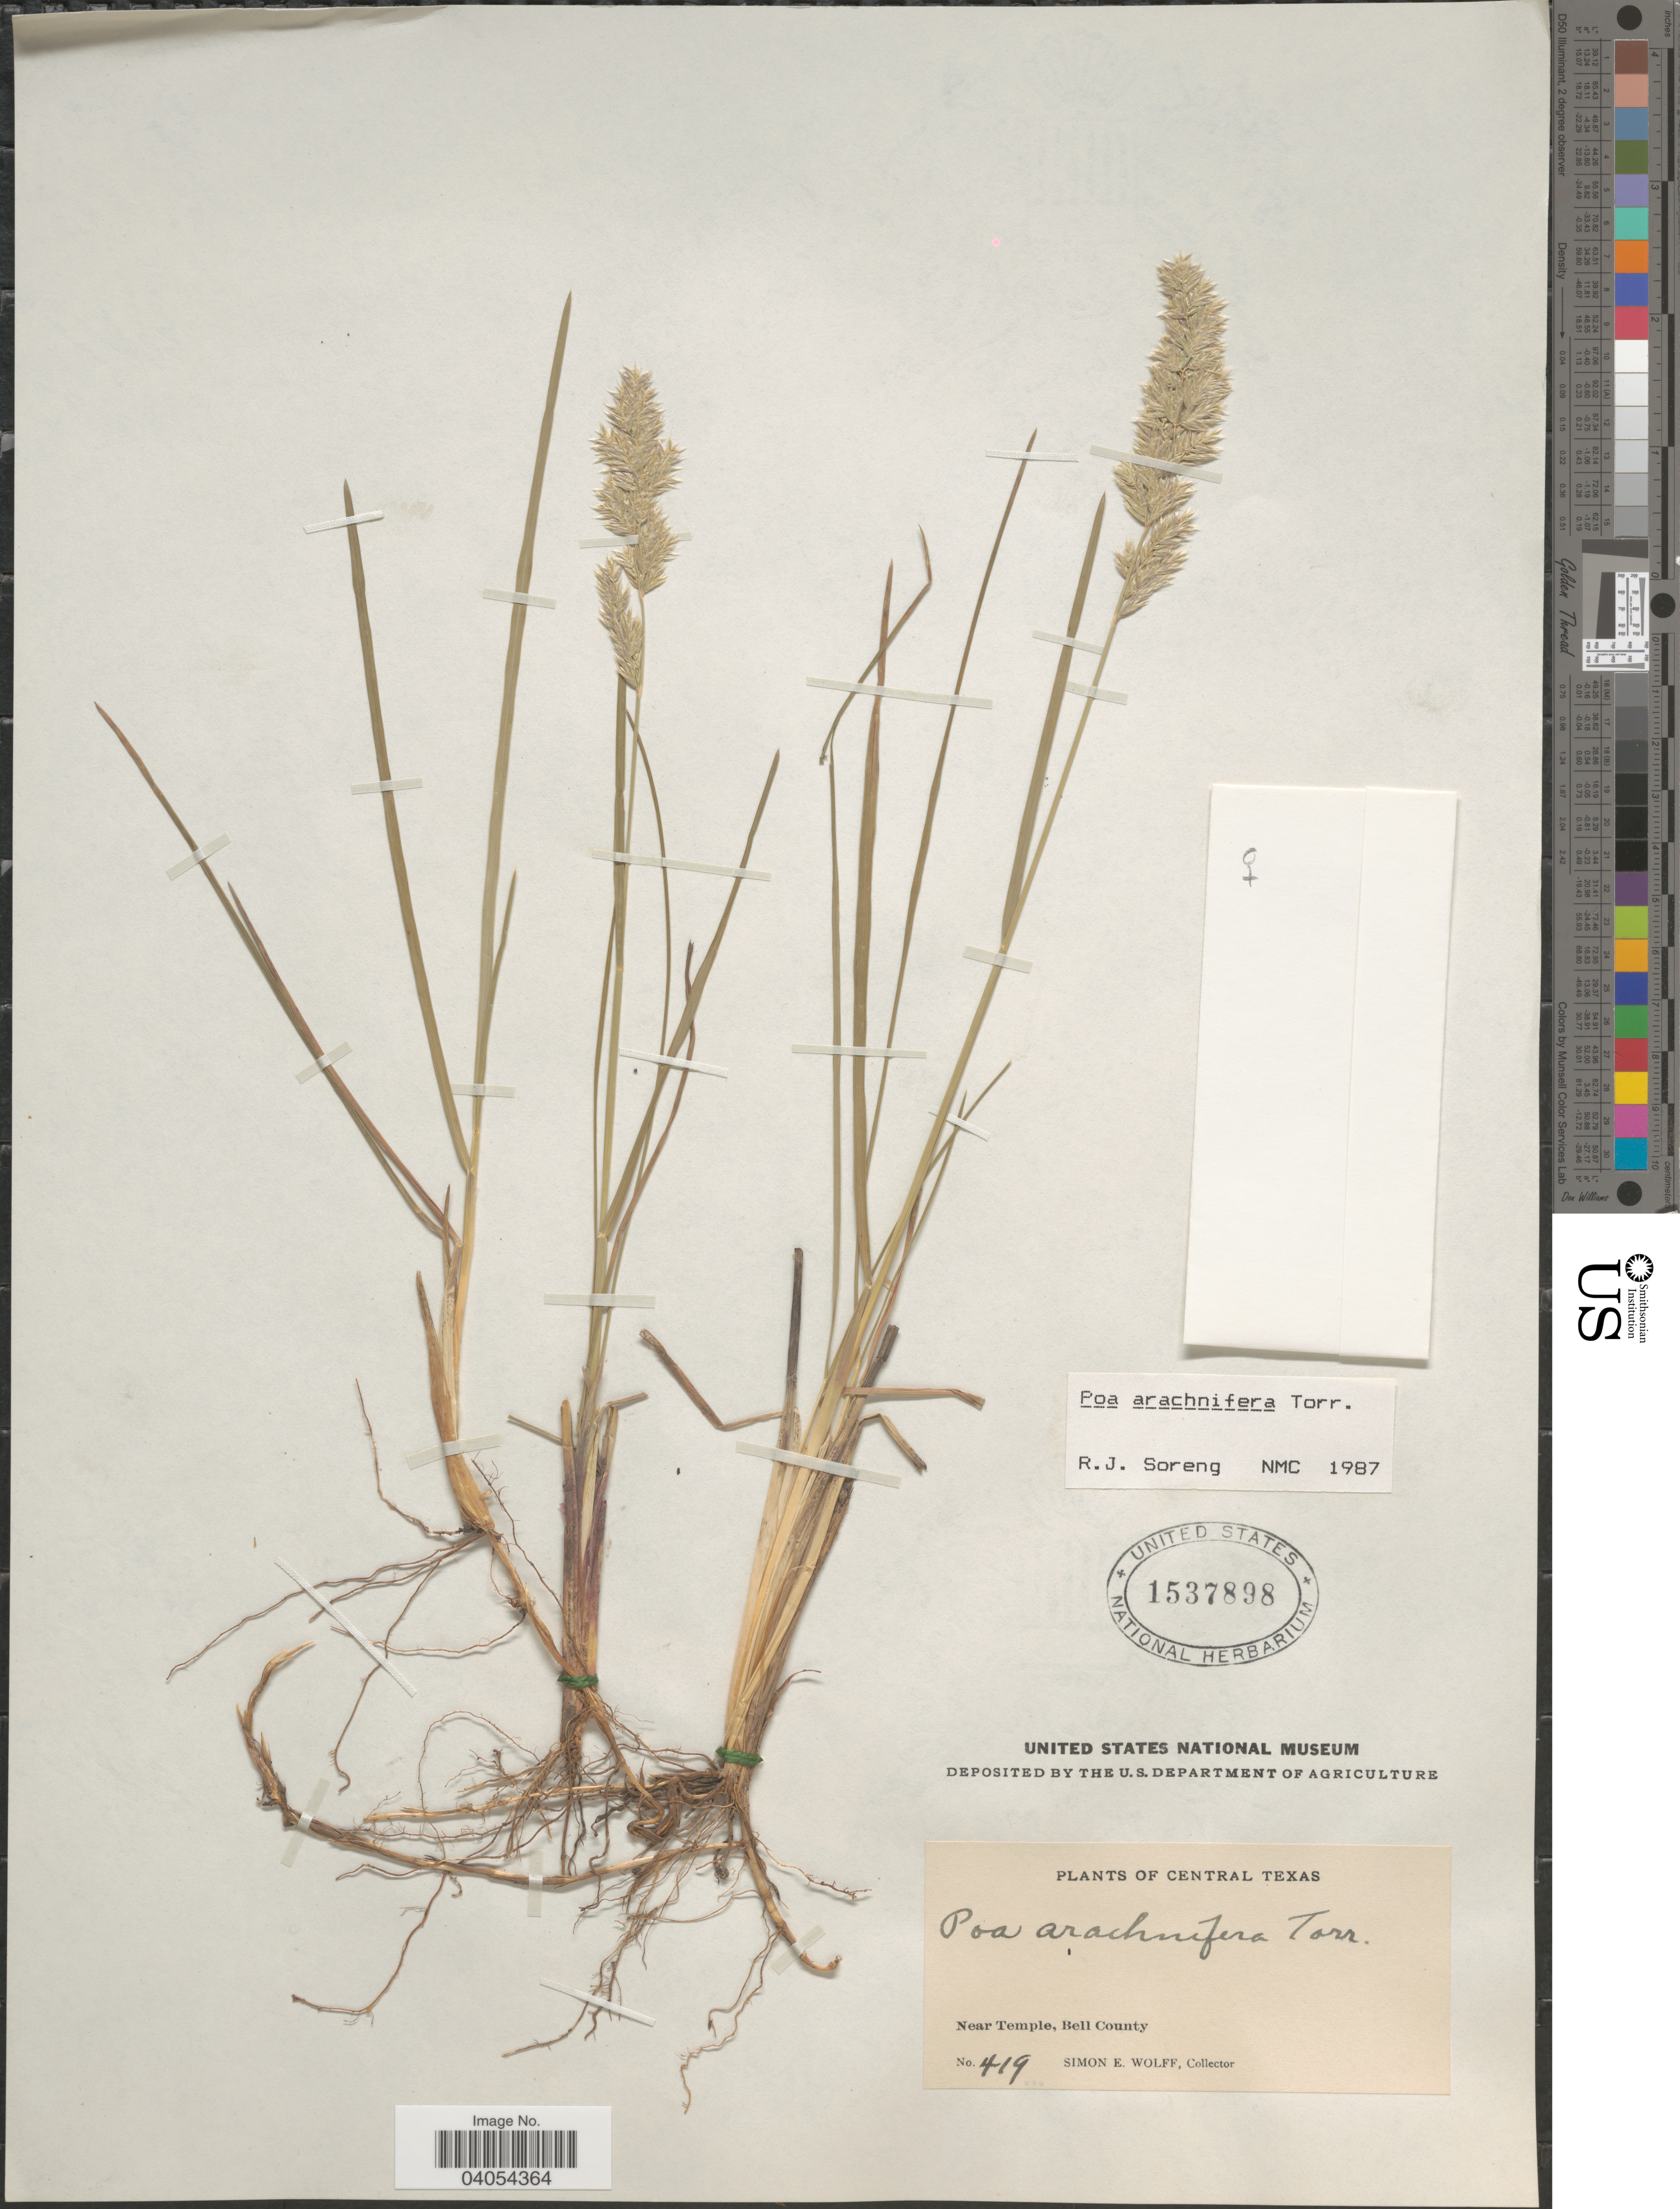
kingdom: Plantae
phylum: Tracheophyta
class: Liliopsida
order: Poales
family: Poaceae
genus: Poa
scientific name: Poa arachnifera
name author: Torr.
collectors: S. E. Wolff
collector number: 419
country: United States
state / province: Texas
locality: Central Texas. Near Temple, Bell County.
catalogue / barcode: US 1537898